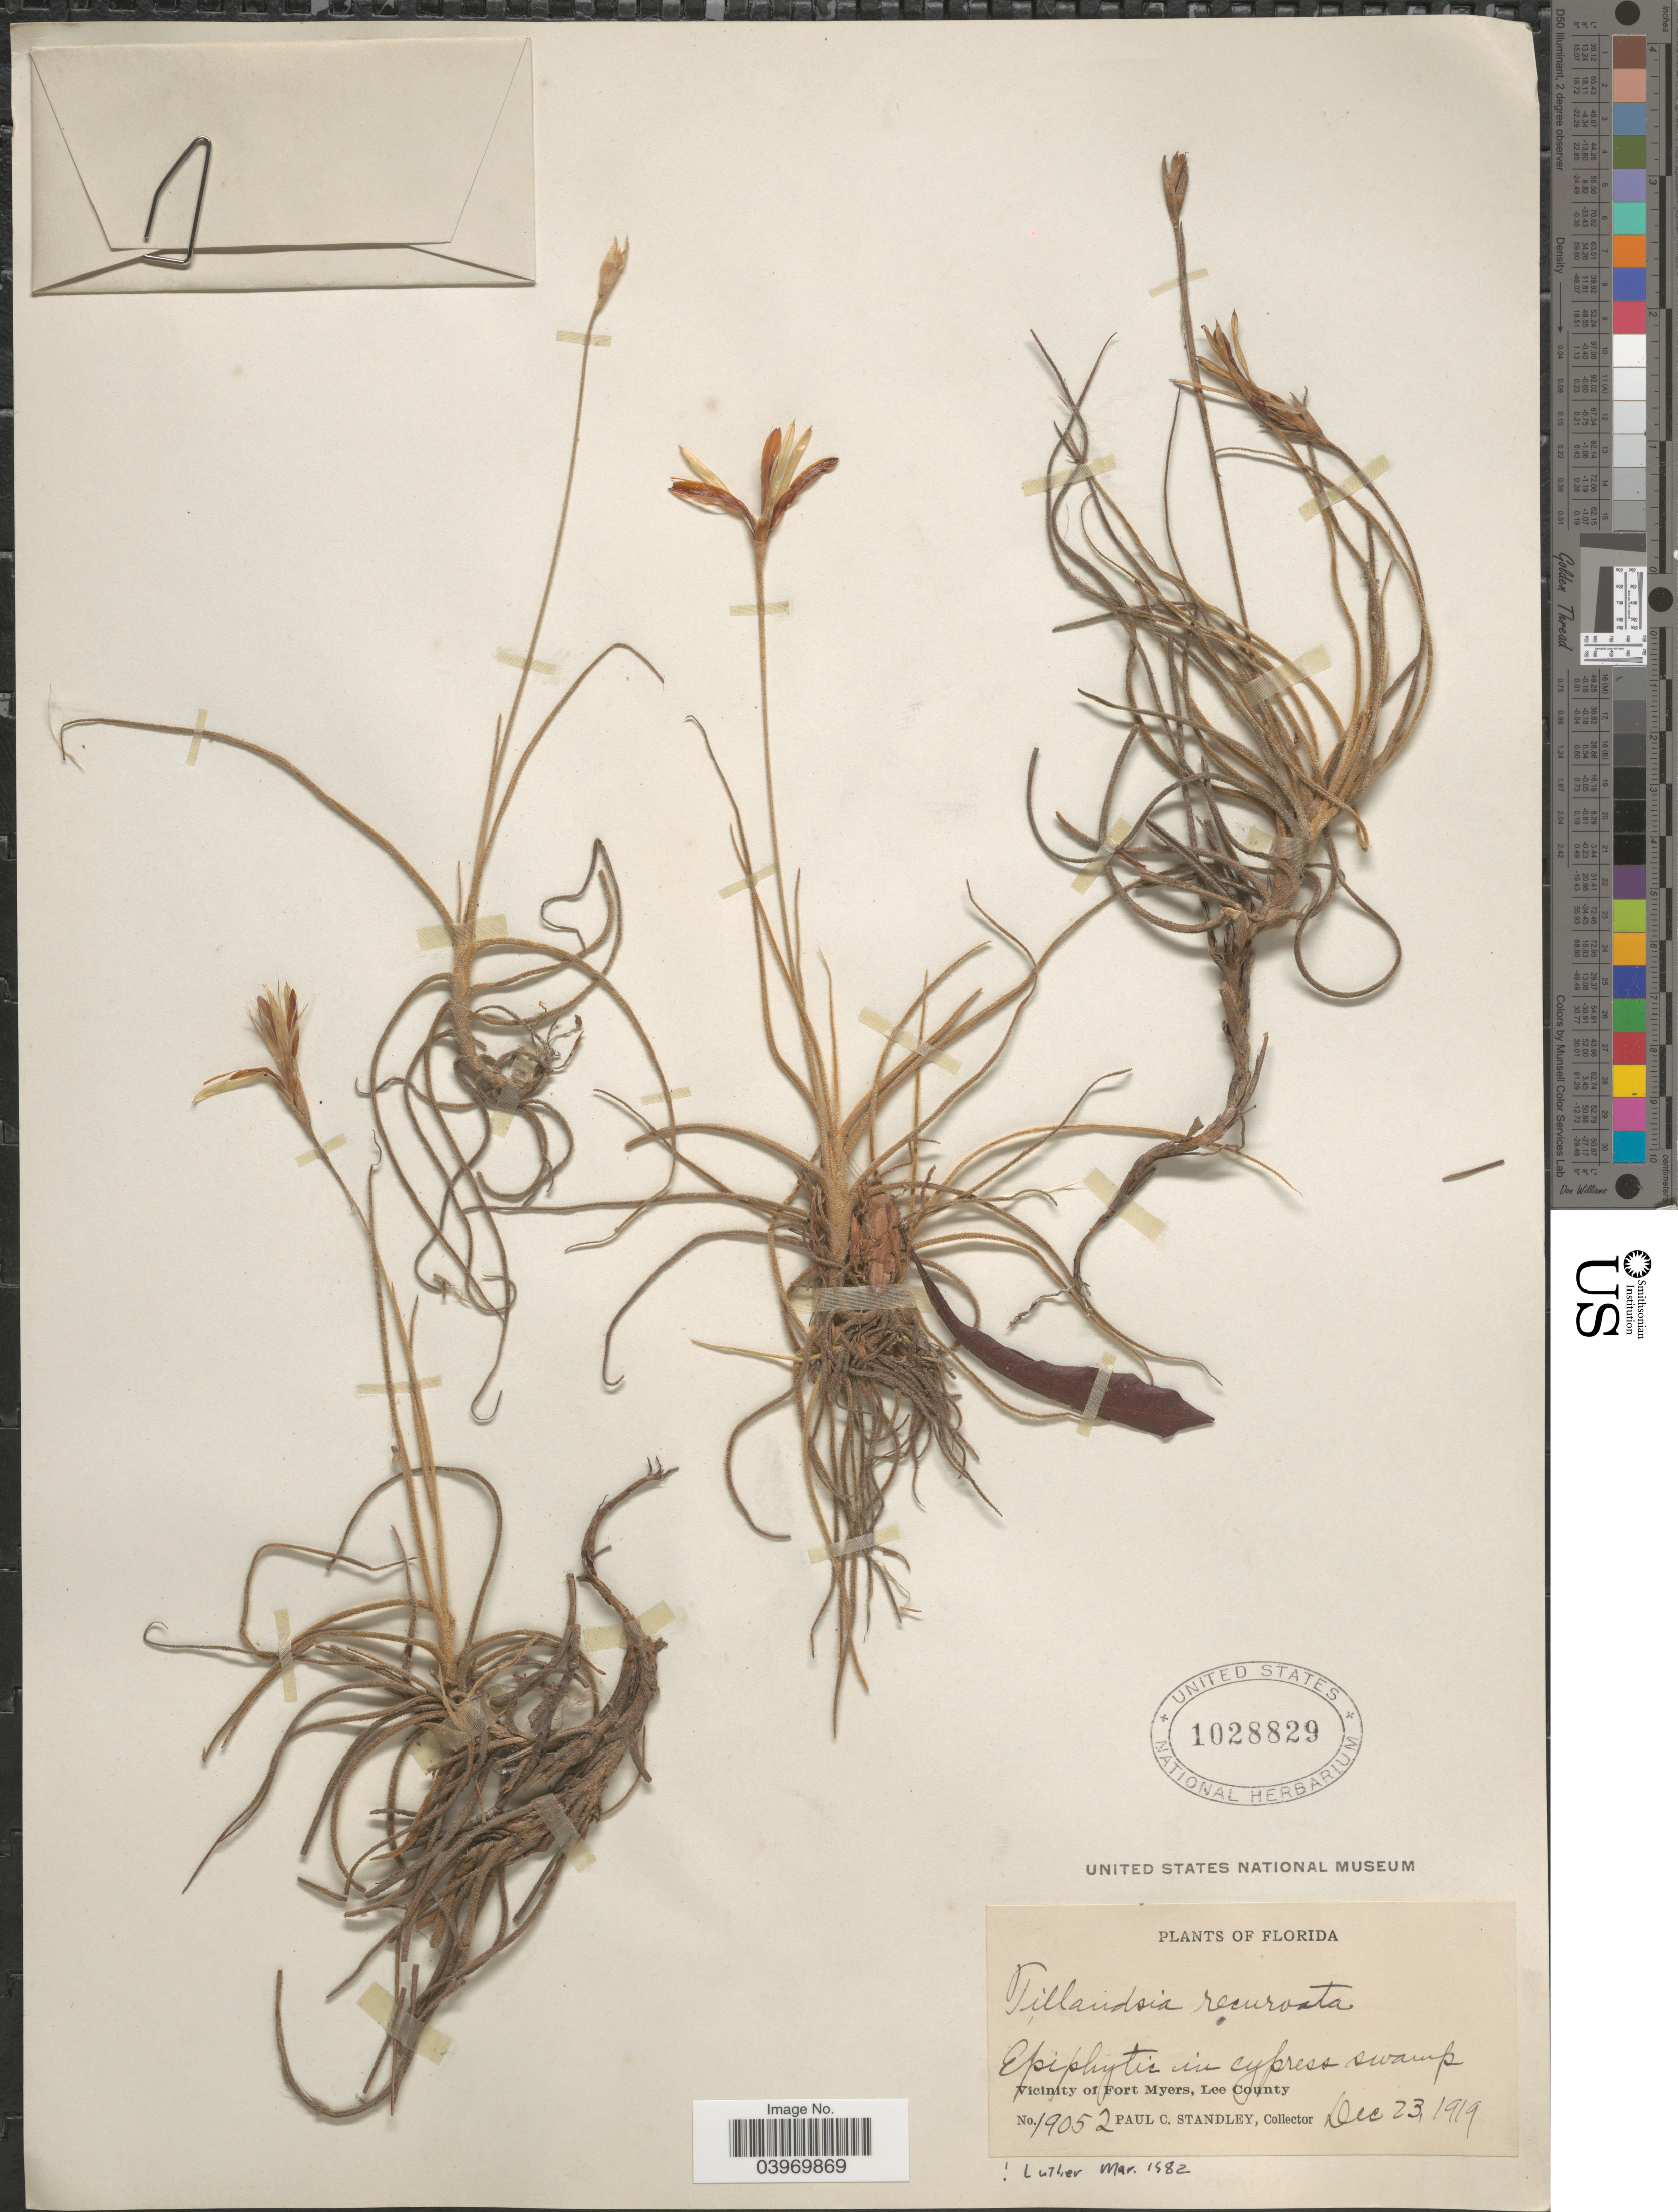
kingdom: Plantae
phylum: Tracheophyta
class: Liliopsida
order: Poales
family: Bromeliaceae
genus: Tillandsia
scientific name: Tillandsia recurvata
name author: L.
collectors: P. C. Standley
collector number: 19052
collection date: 1919-12-23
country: United States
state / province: Florida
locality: Vicinity of Fort Myers, Lee County.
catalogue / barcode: US 1028829